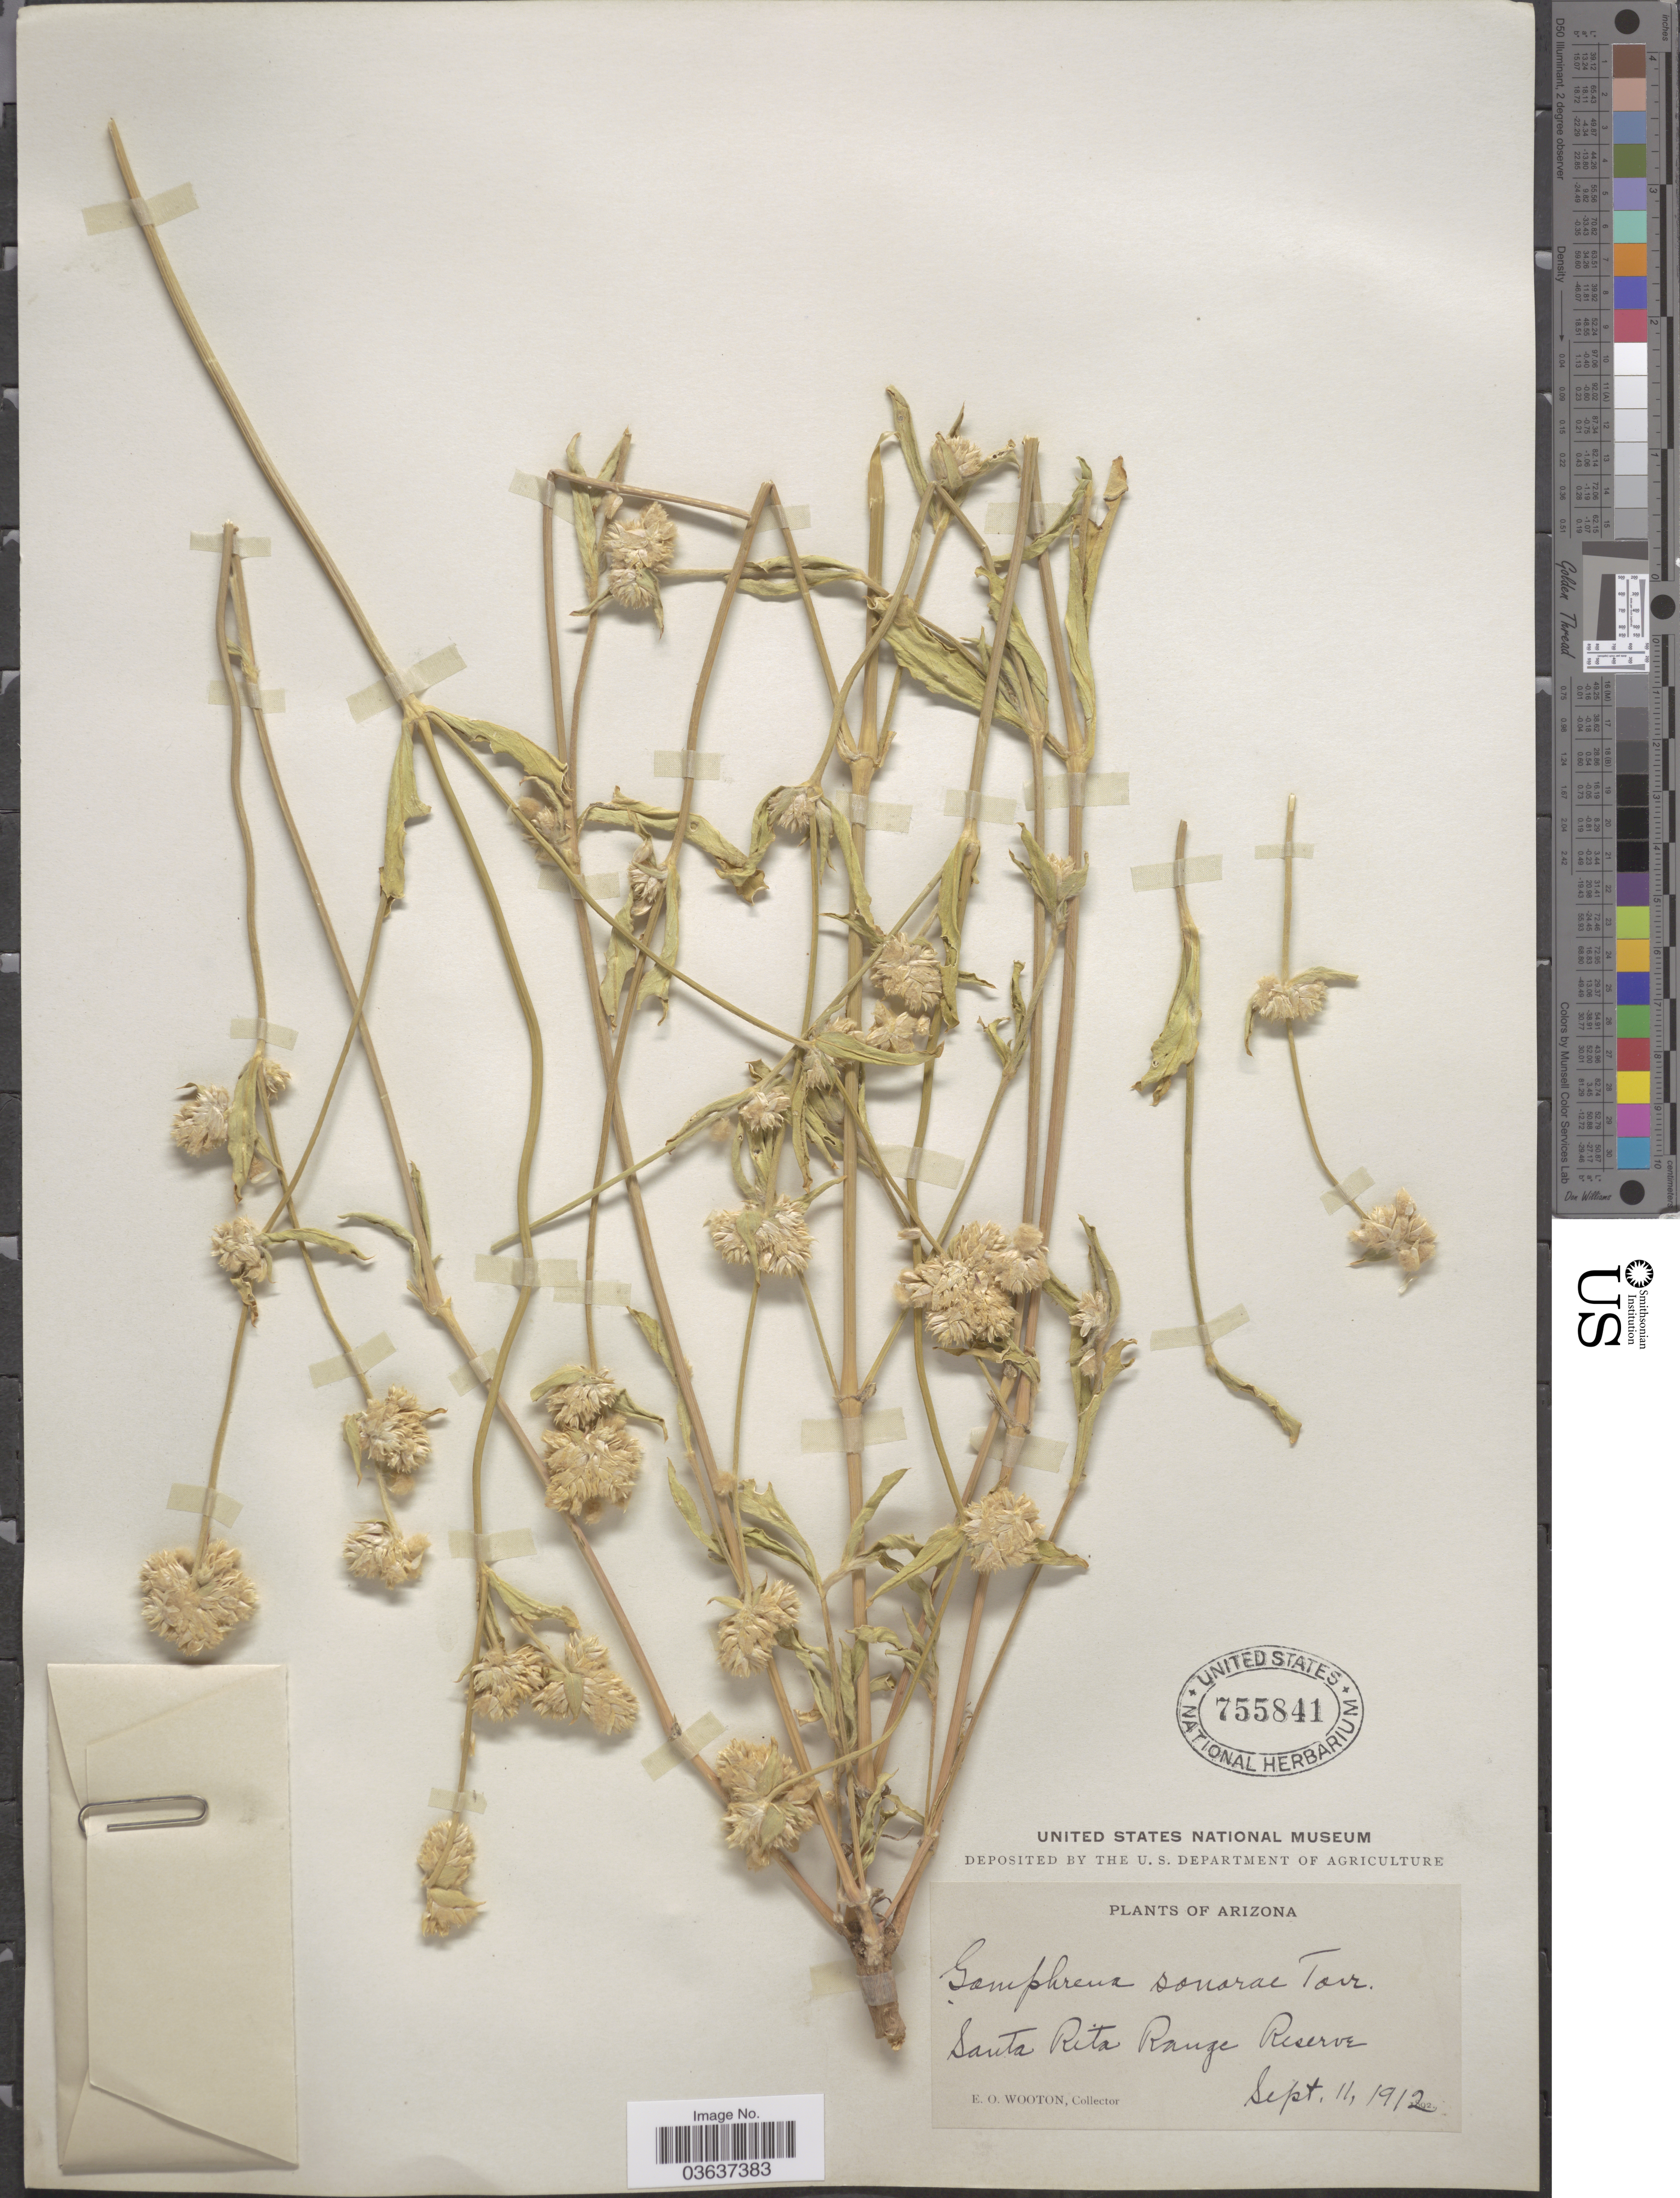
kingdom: Plantae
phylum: Tracheophyta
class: Magnoliopsida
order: Caryophyllales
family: Amaranthaceae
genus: Gomphrena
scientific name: Gomphrena sonorae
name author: Torr. in Emory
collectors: E. O. Wooton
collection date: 1912-09-11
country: United States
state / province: Arizona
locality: Santa Rita Range Reserve.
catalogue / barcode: US 755841